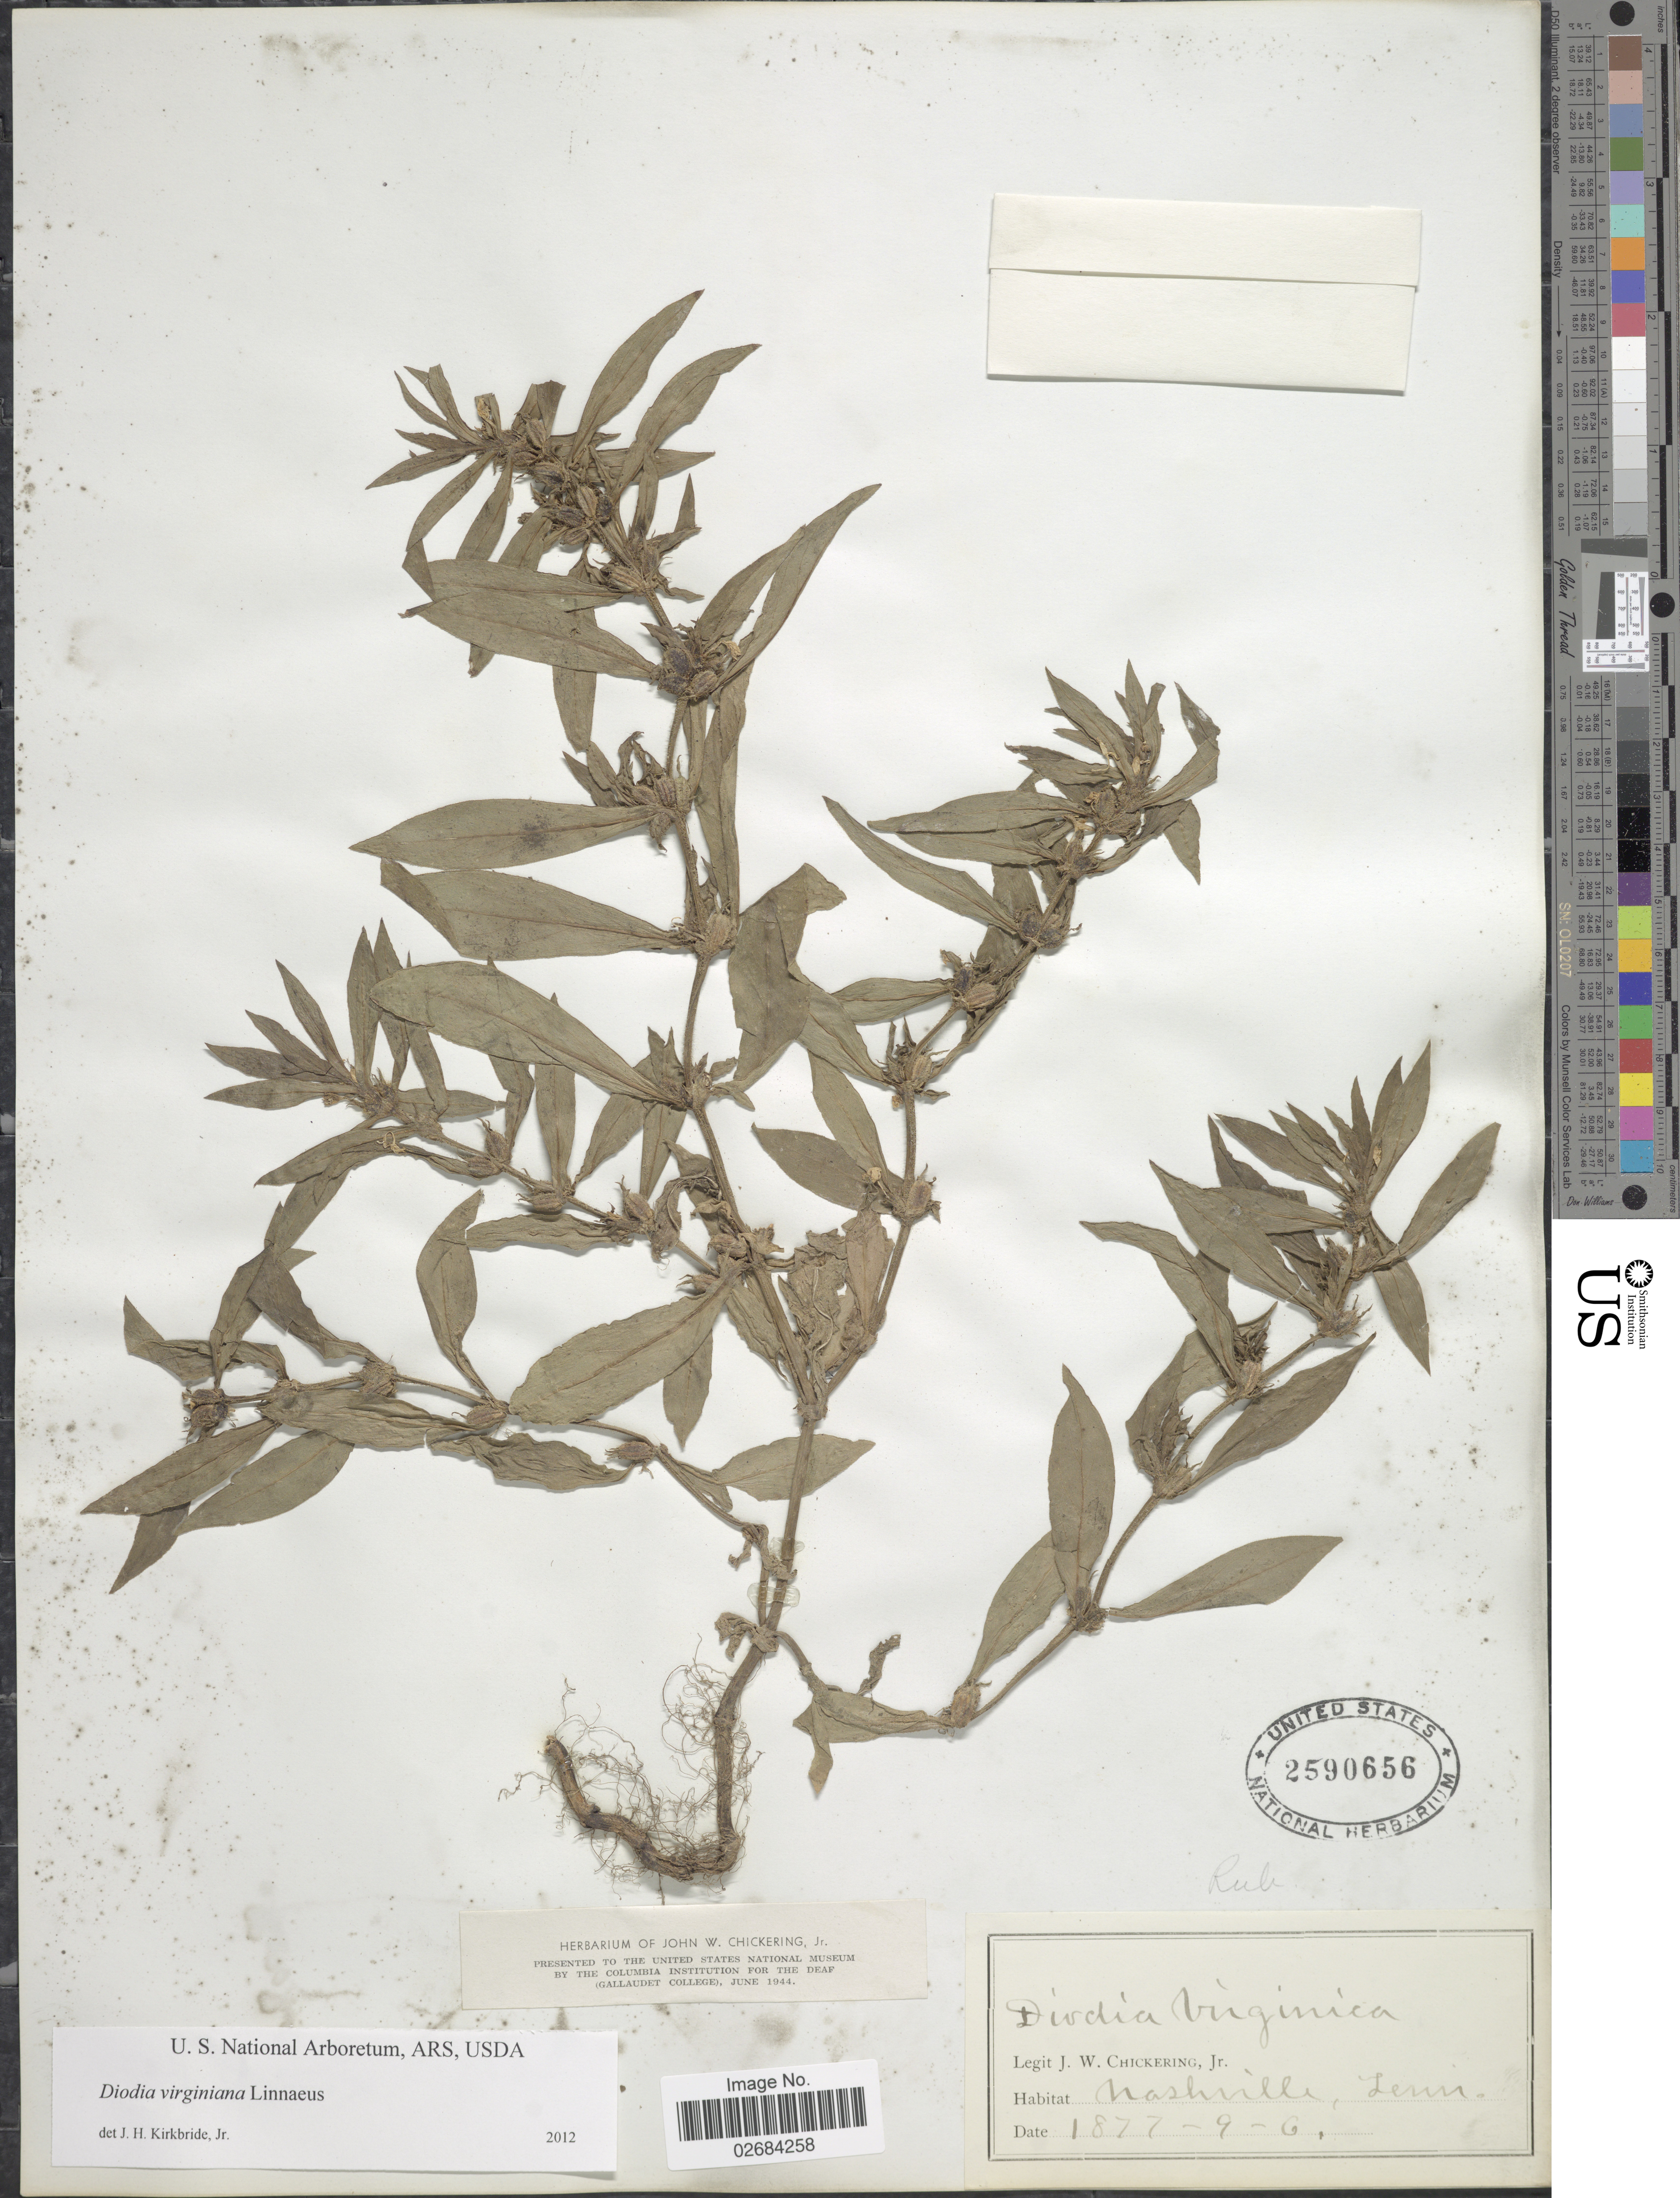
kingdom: Plantae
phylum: Tracheophyta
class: Magnoliopsida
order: Gentianales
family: Rubiaceae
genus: Diodia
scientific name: Diodia virginiana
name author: L.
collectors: J. W. Chickering Jr.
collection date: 1877-06-09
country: United States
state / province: Tennessee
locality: Nashville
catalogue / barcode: US 2590656